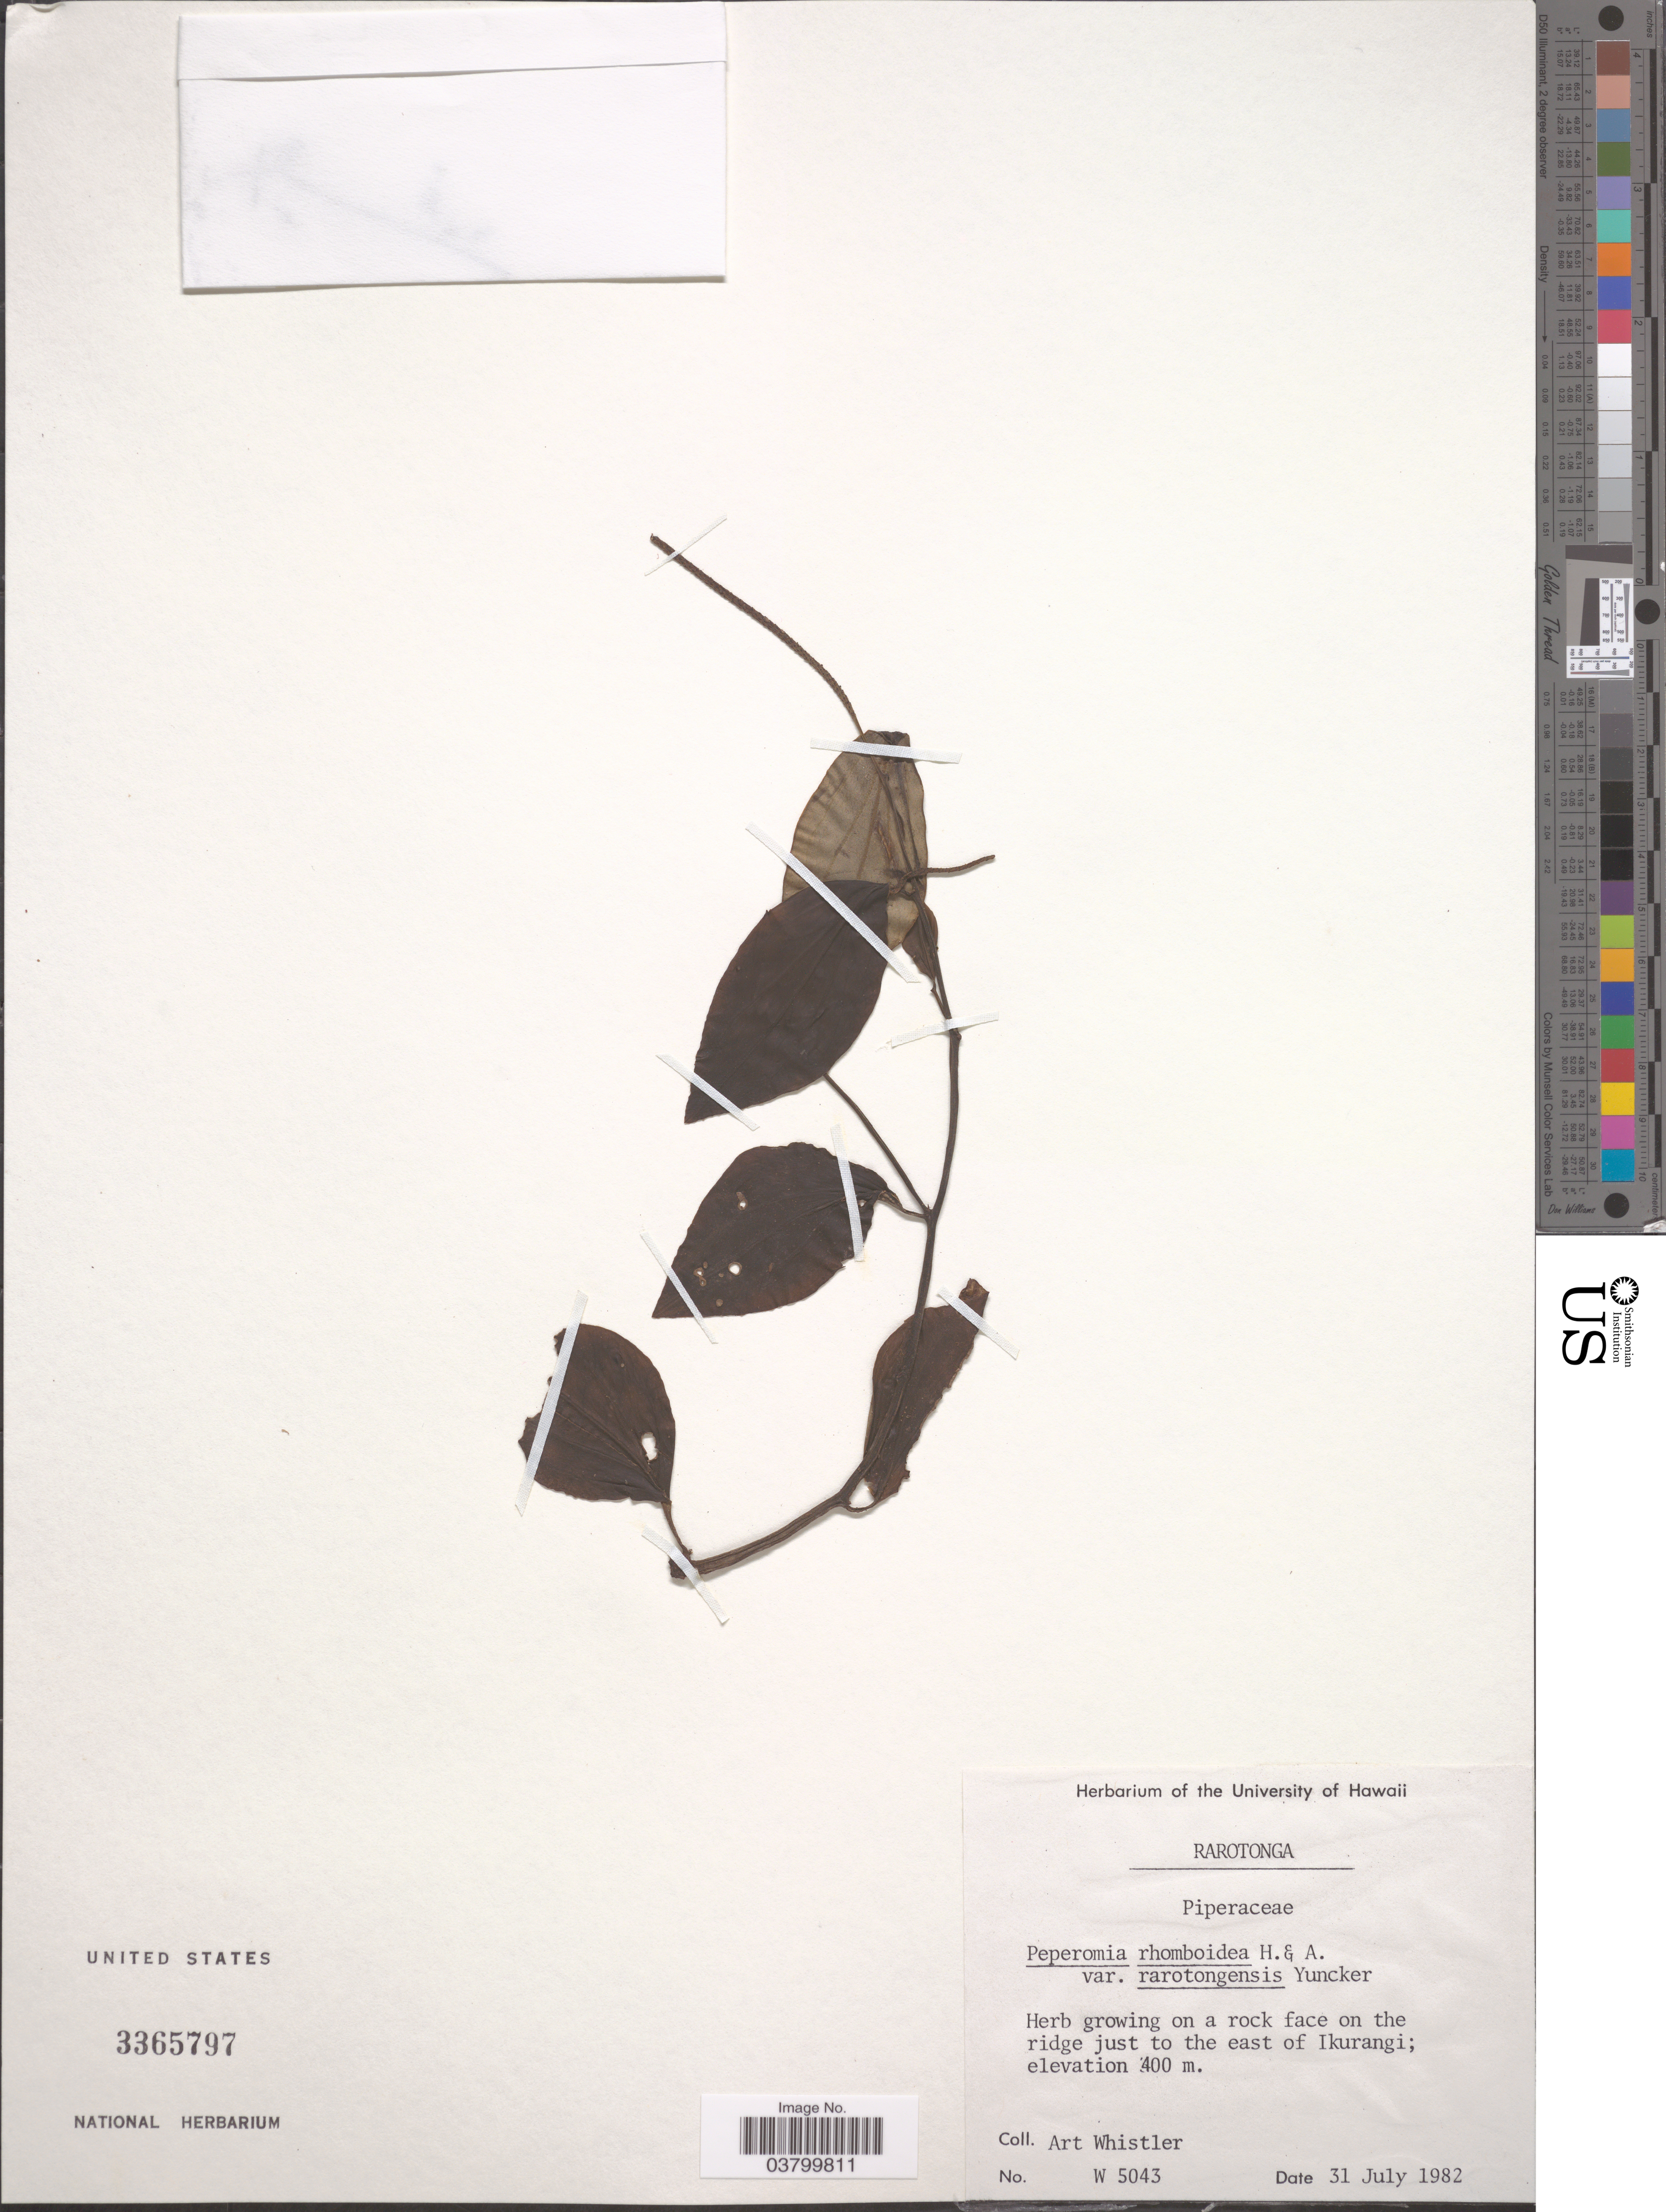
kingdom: Plantae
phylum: Tracheophyta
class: Magnoliopsida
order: Piperales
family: Piperaceae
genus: Peperomia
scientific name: Peperomia rhomboidea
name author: Hook. & Arn.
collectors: A. Whistler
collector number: W5043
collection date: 1982-07-31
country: Cook Islands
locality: Rarotonga. On a rock face on the ridge just to the east of Ikurangi.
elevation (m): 400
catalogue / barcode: US 3365797